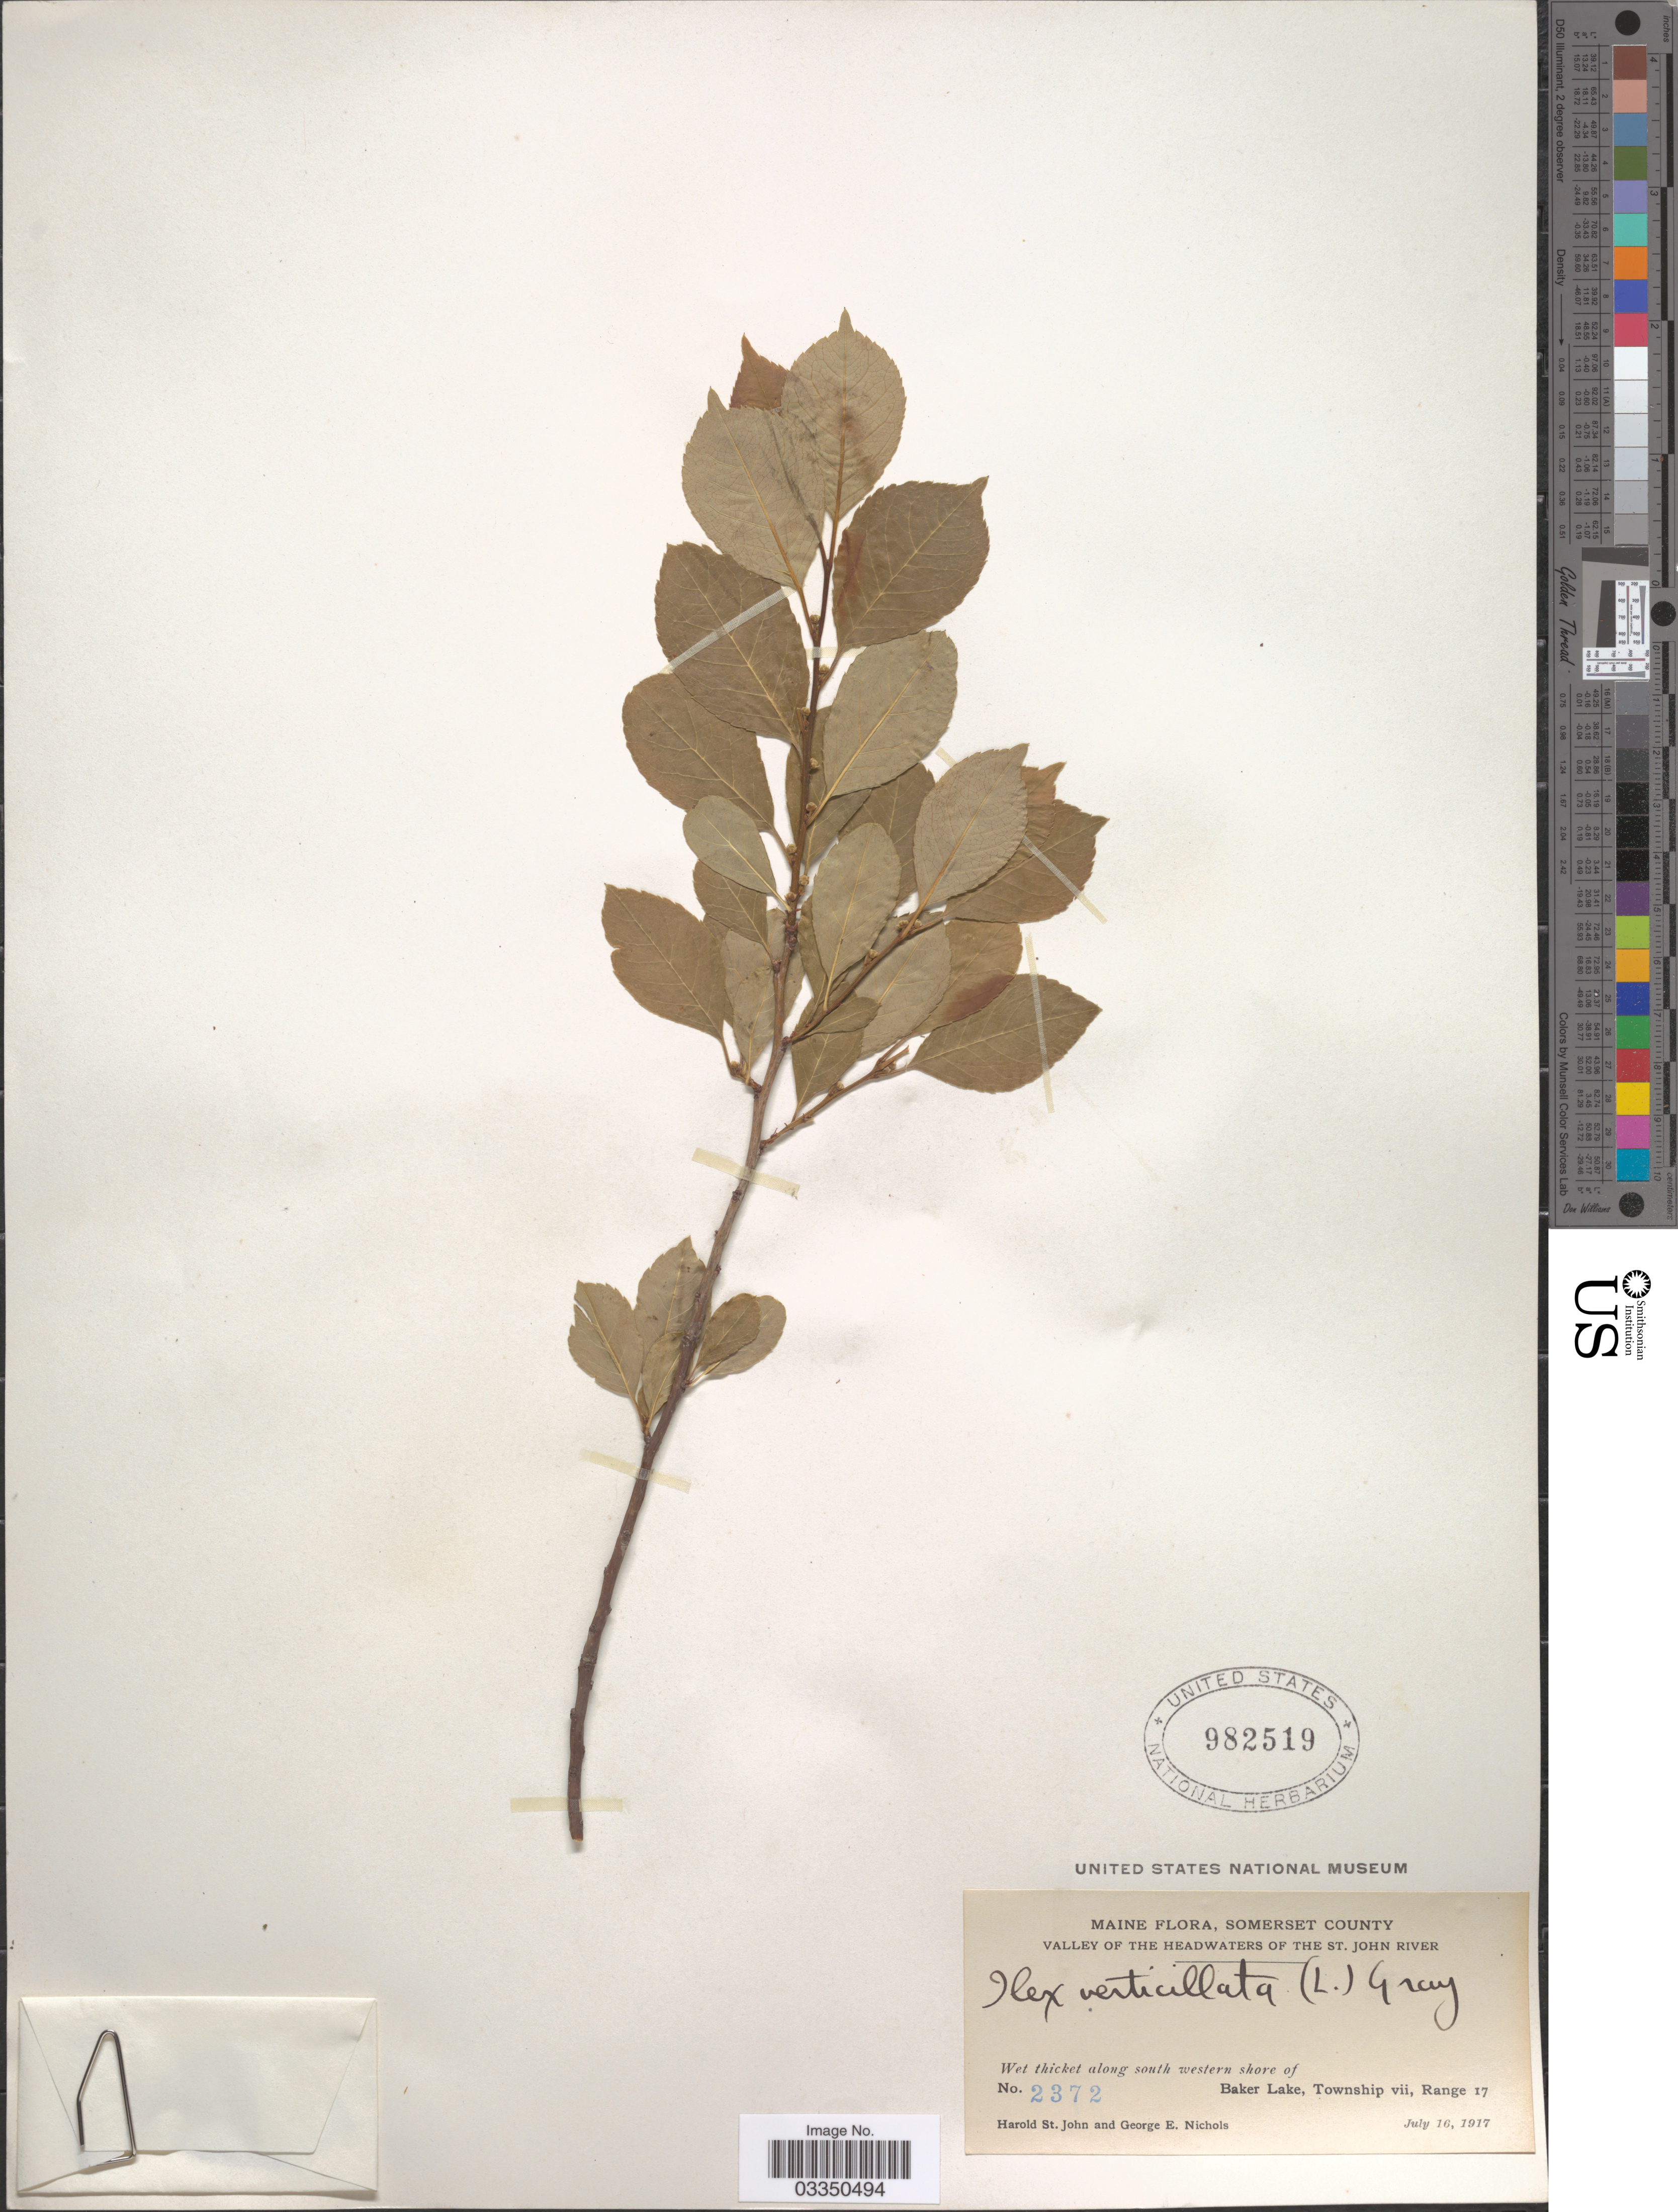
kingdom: Plantae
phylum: Tracheophyta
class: Magnoliopsida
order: Aquifoliales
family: Aquifoliaceae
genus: Ilex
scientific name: Ilex verticillata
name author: (L.) A. Gray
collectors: H. St. John & G. E. Nichols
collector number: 2372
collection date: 1917-07-16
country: United States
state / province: Maine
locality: Somerset County. Valley of the Headwaters of the St. John River. Wet thicket along south western shore of Baker Lake, Township vii, Range 17.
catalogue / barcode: US 982519